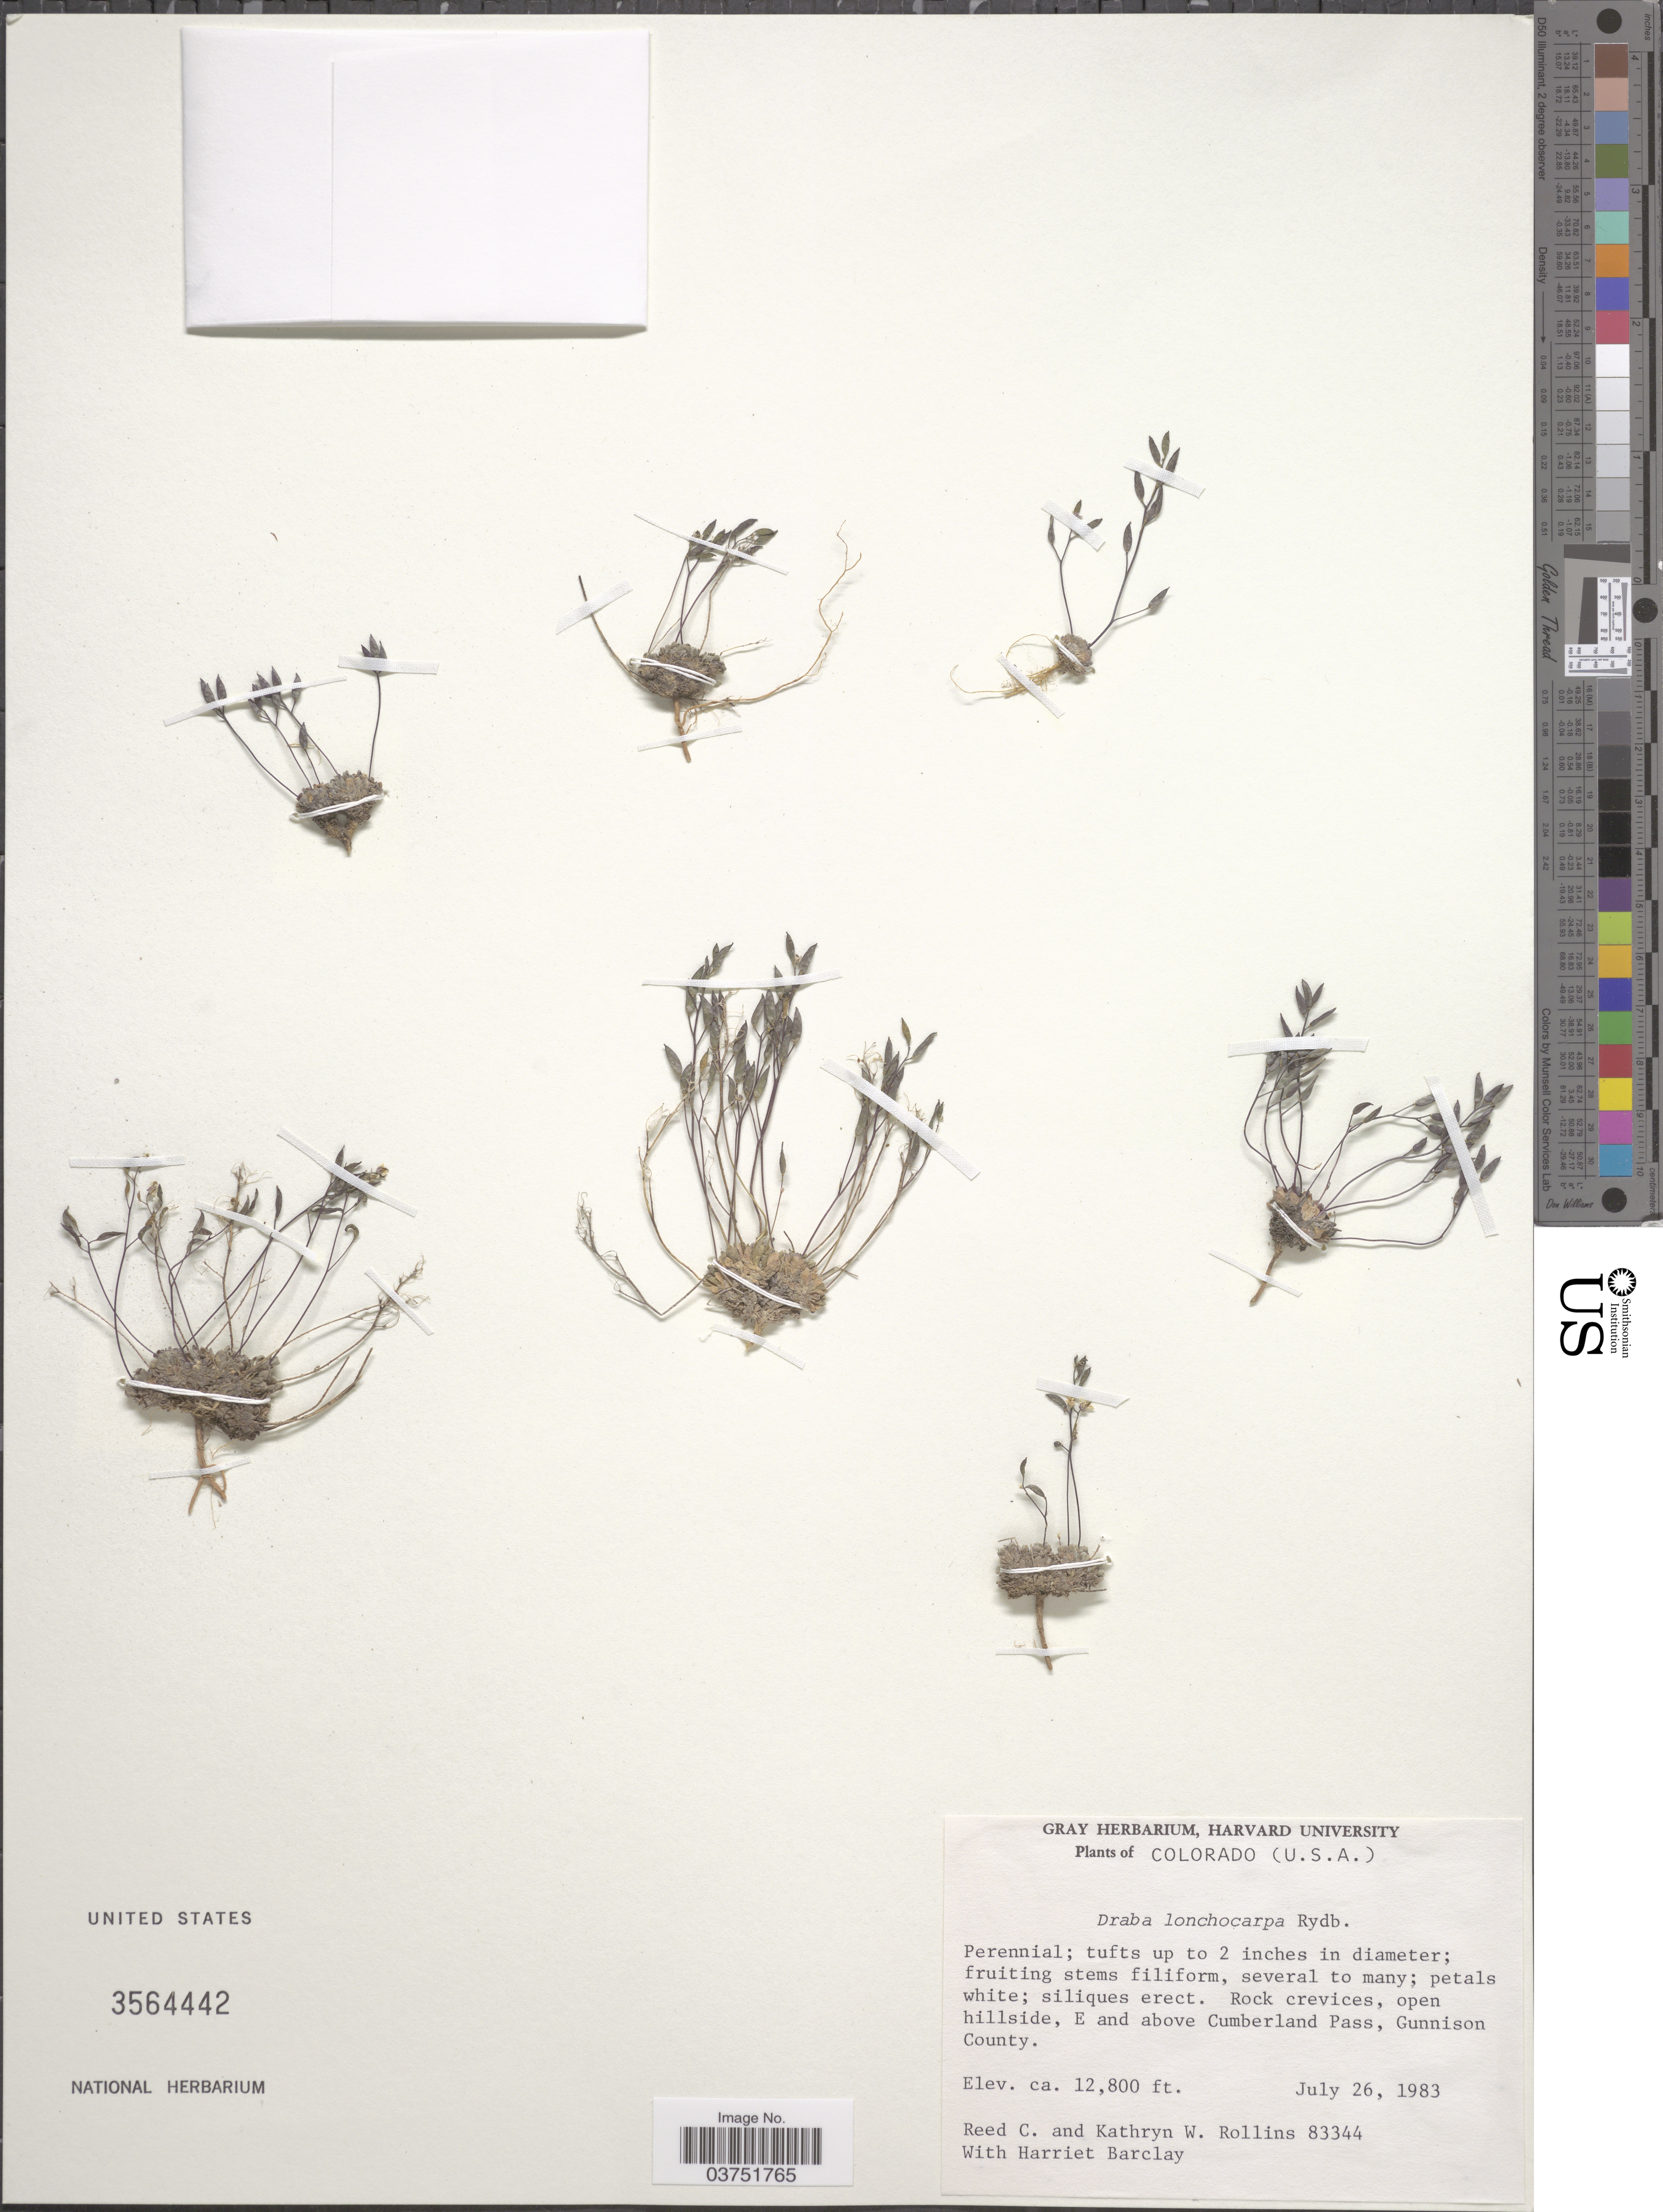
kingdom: Plantae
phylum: Tracheophyta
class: Magnoliopsida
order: Brassicales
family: Brassicaceae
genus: Draba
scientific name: Draba lonchocarpa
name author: Rydb.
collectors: R. C. Rollins, K. W. Rollins & H. G. Barclay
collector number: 83344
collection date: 1983-07-26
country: United States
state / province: Colorado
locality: Rock crevices, open hillside, E and above Cumberland Pass, Gunnison County.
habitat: rock crevices, open hillside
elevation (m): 3901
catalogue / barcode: US 3564442